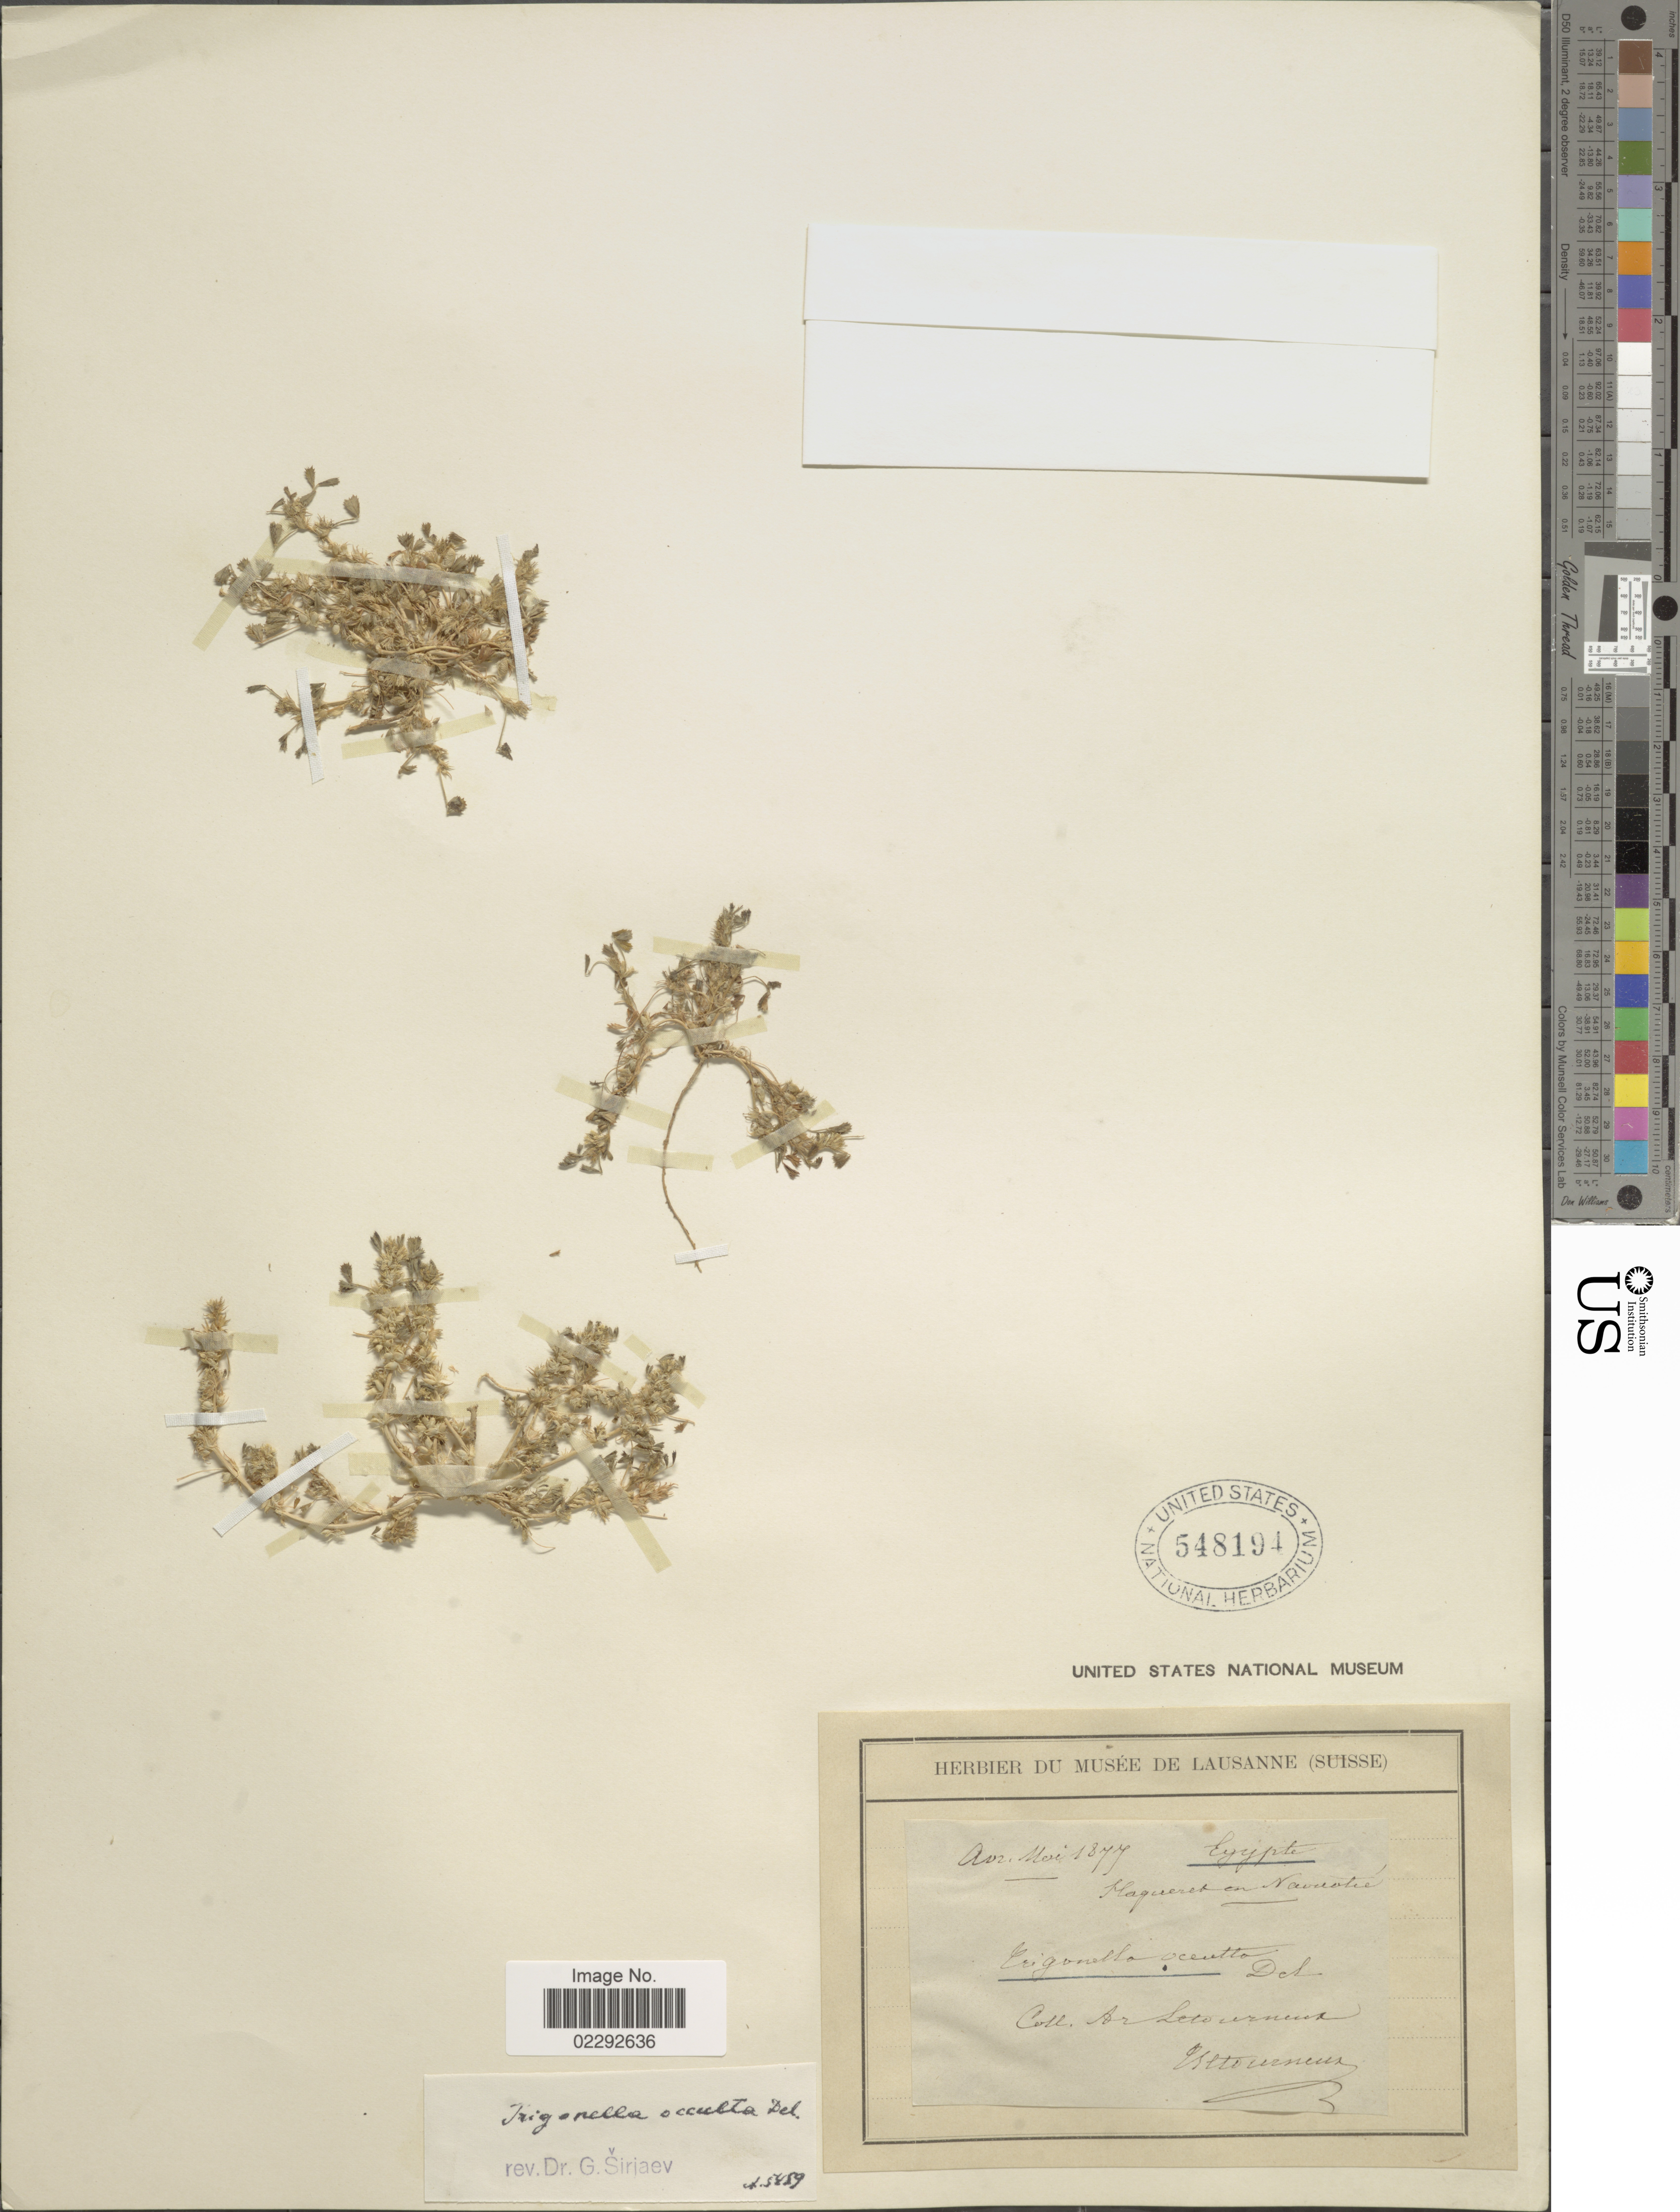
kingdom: Plantae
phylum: Tracheophyta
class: Magnoliopsida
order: Fabales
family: Fabaceae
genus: Trigonella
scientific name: Trigonella occulta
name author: Ser.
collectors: A. Letourneux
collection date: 1877-04/1877-05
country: Egypt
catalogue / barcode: US 548194